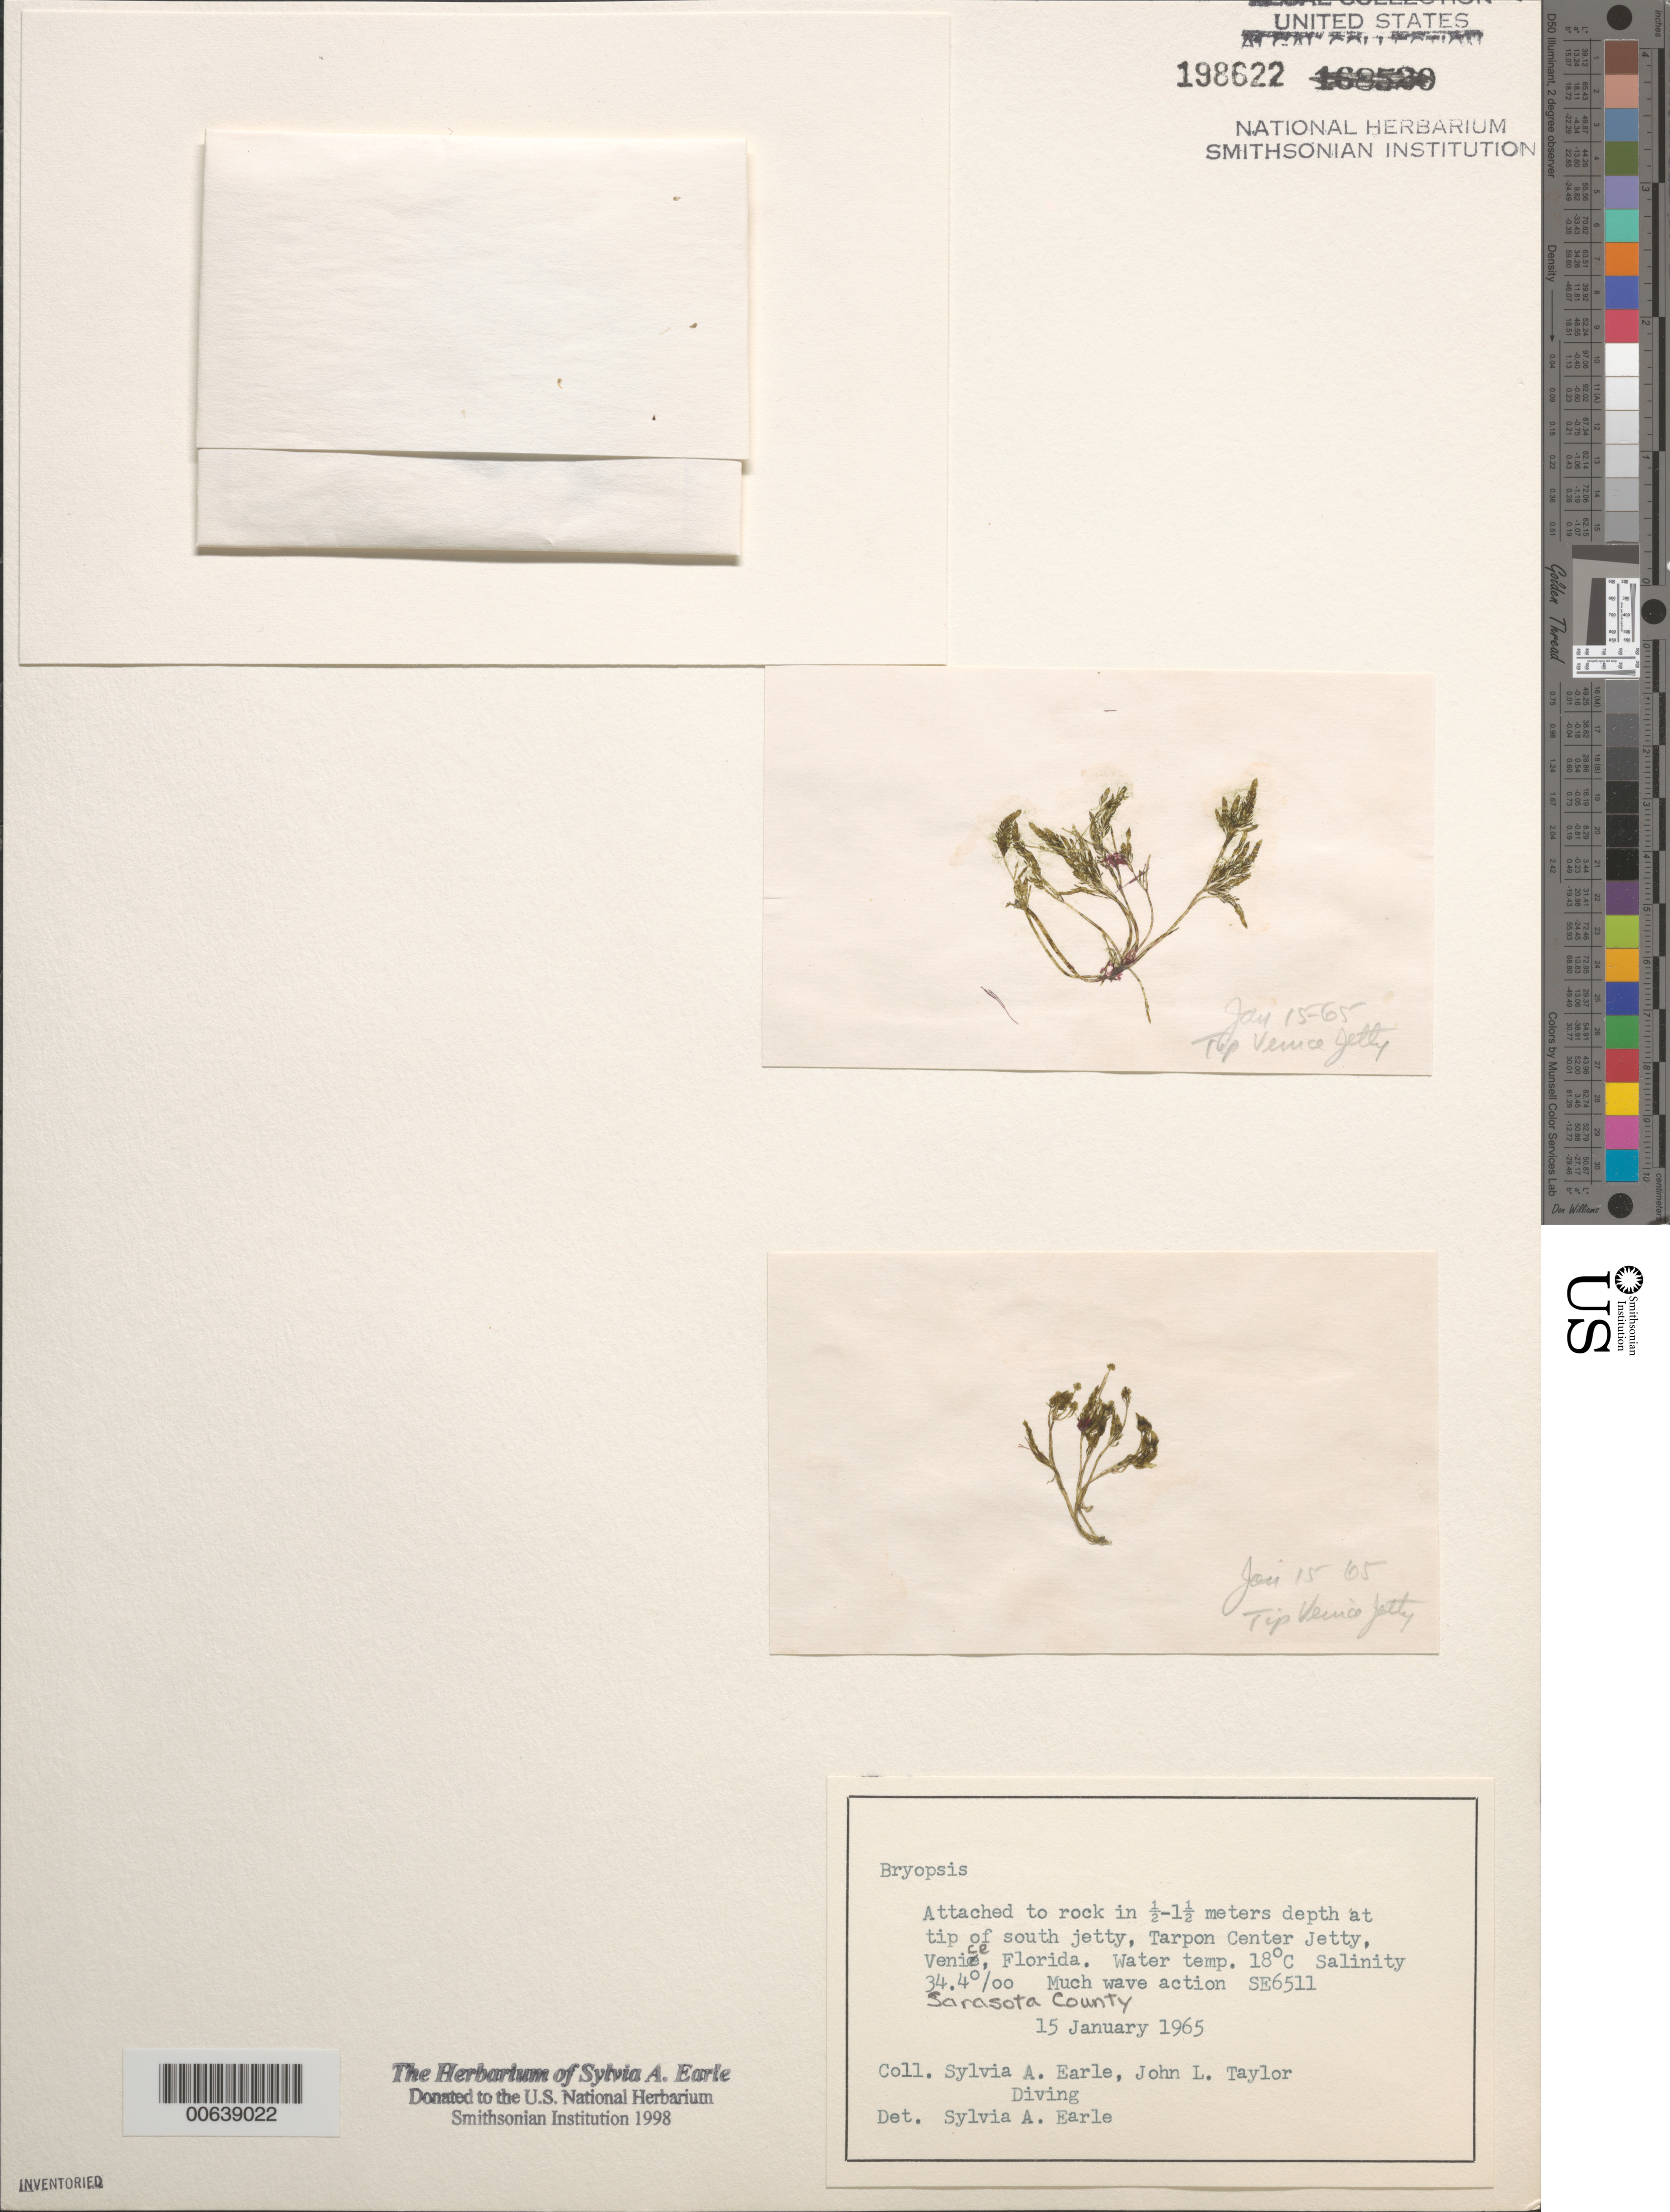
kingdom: Plantae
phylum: Chlorophyta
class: Ulvophyceae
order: Bryopsidales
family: Bryopsidaceae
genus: Bryopsis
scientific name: Bryopsis sp.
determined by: Earle, S. A.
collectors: S. A. Earle & J. L. Taylor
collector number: SE 6511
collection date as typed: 15 Jan 1965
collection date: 1965-01-15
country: United States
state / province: Florida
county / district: Sarasota County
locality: Tarpon Center jetty, Venice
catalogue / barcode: US 198622